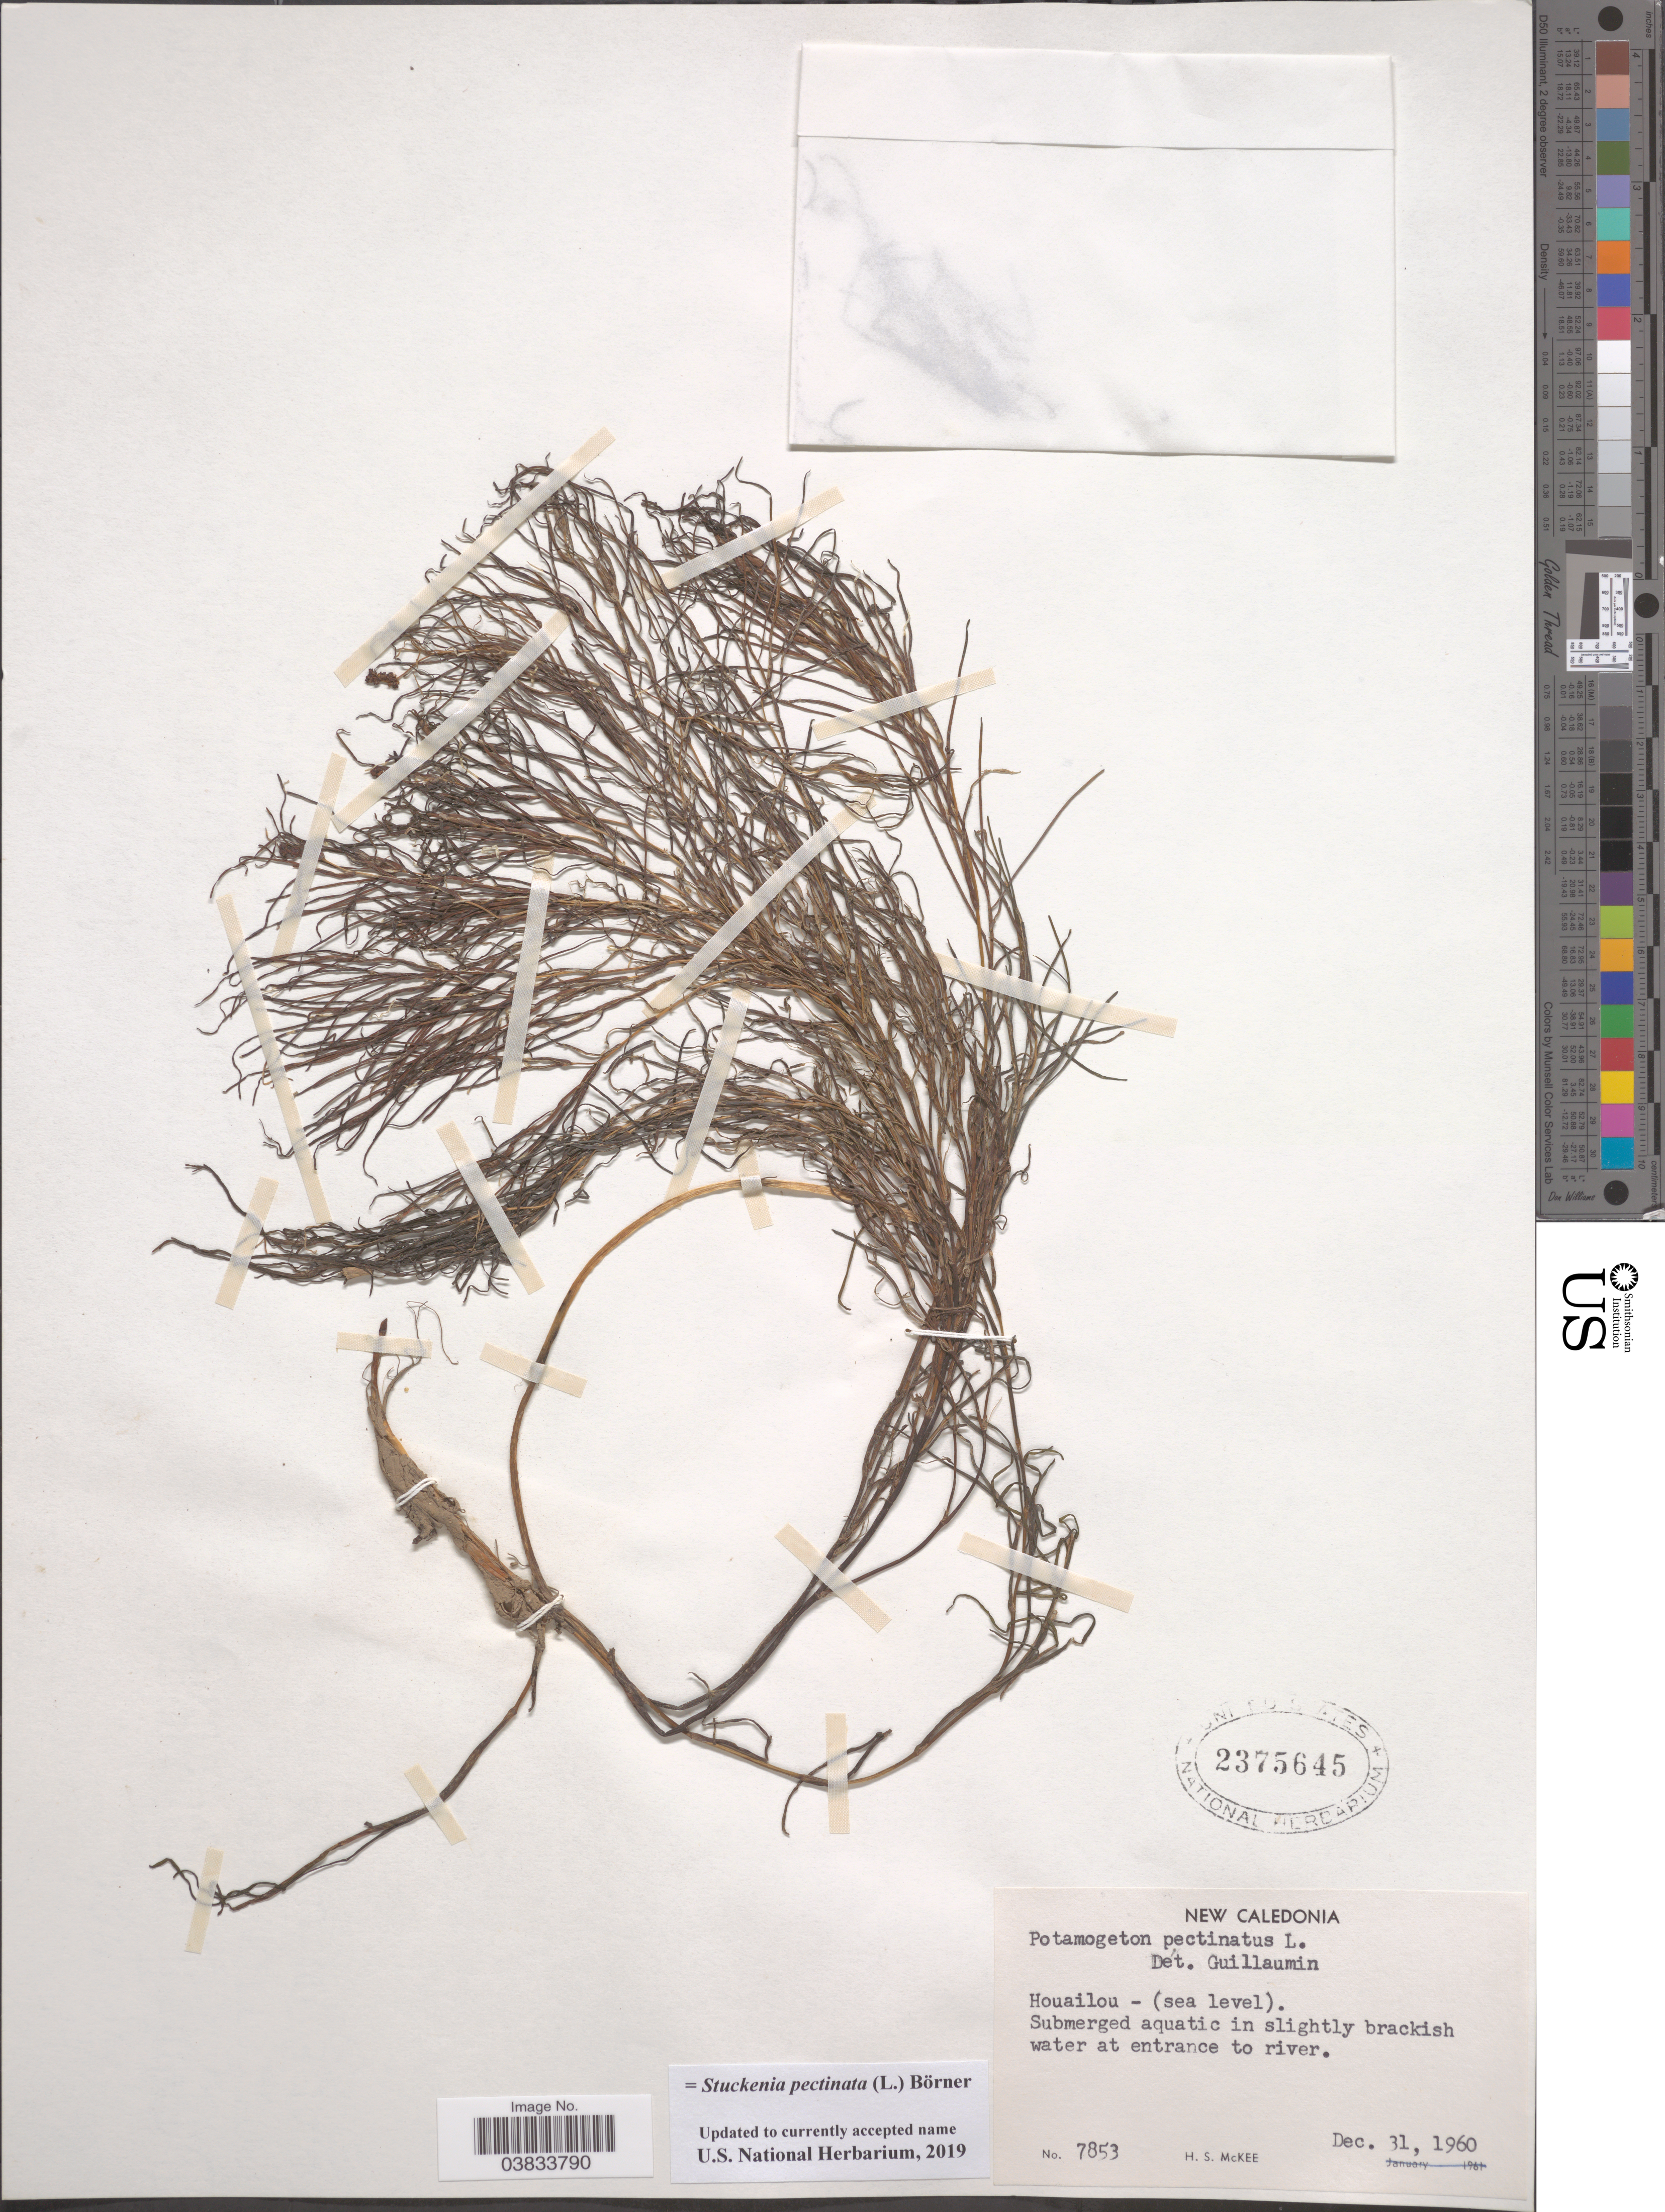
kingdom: Plantae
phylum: Tracheophyta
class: Liliopsida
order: Alismatales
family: Potamogetonaceae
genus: Stuckenia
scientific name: Stuckenia pectinata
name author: (L.) Börner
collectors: H. S. McKee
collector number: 7853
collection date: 1960-12-31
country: New Caledonia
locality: Houailou.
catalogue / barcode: US 2375645